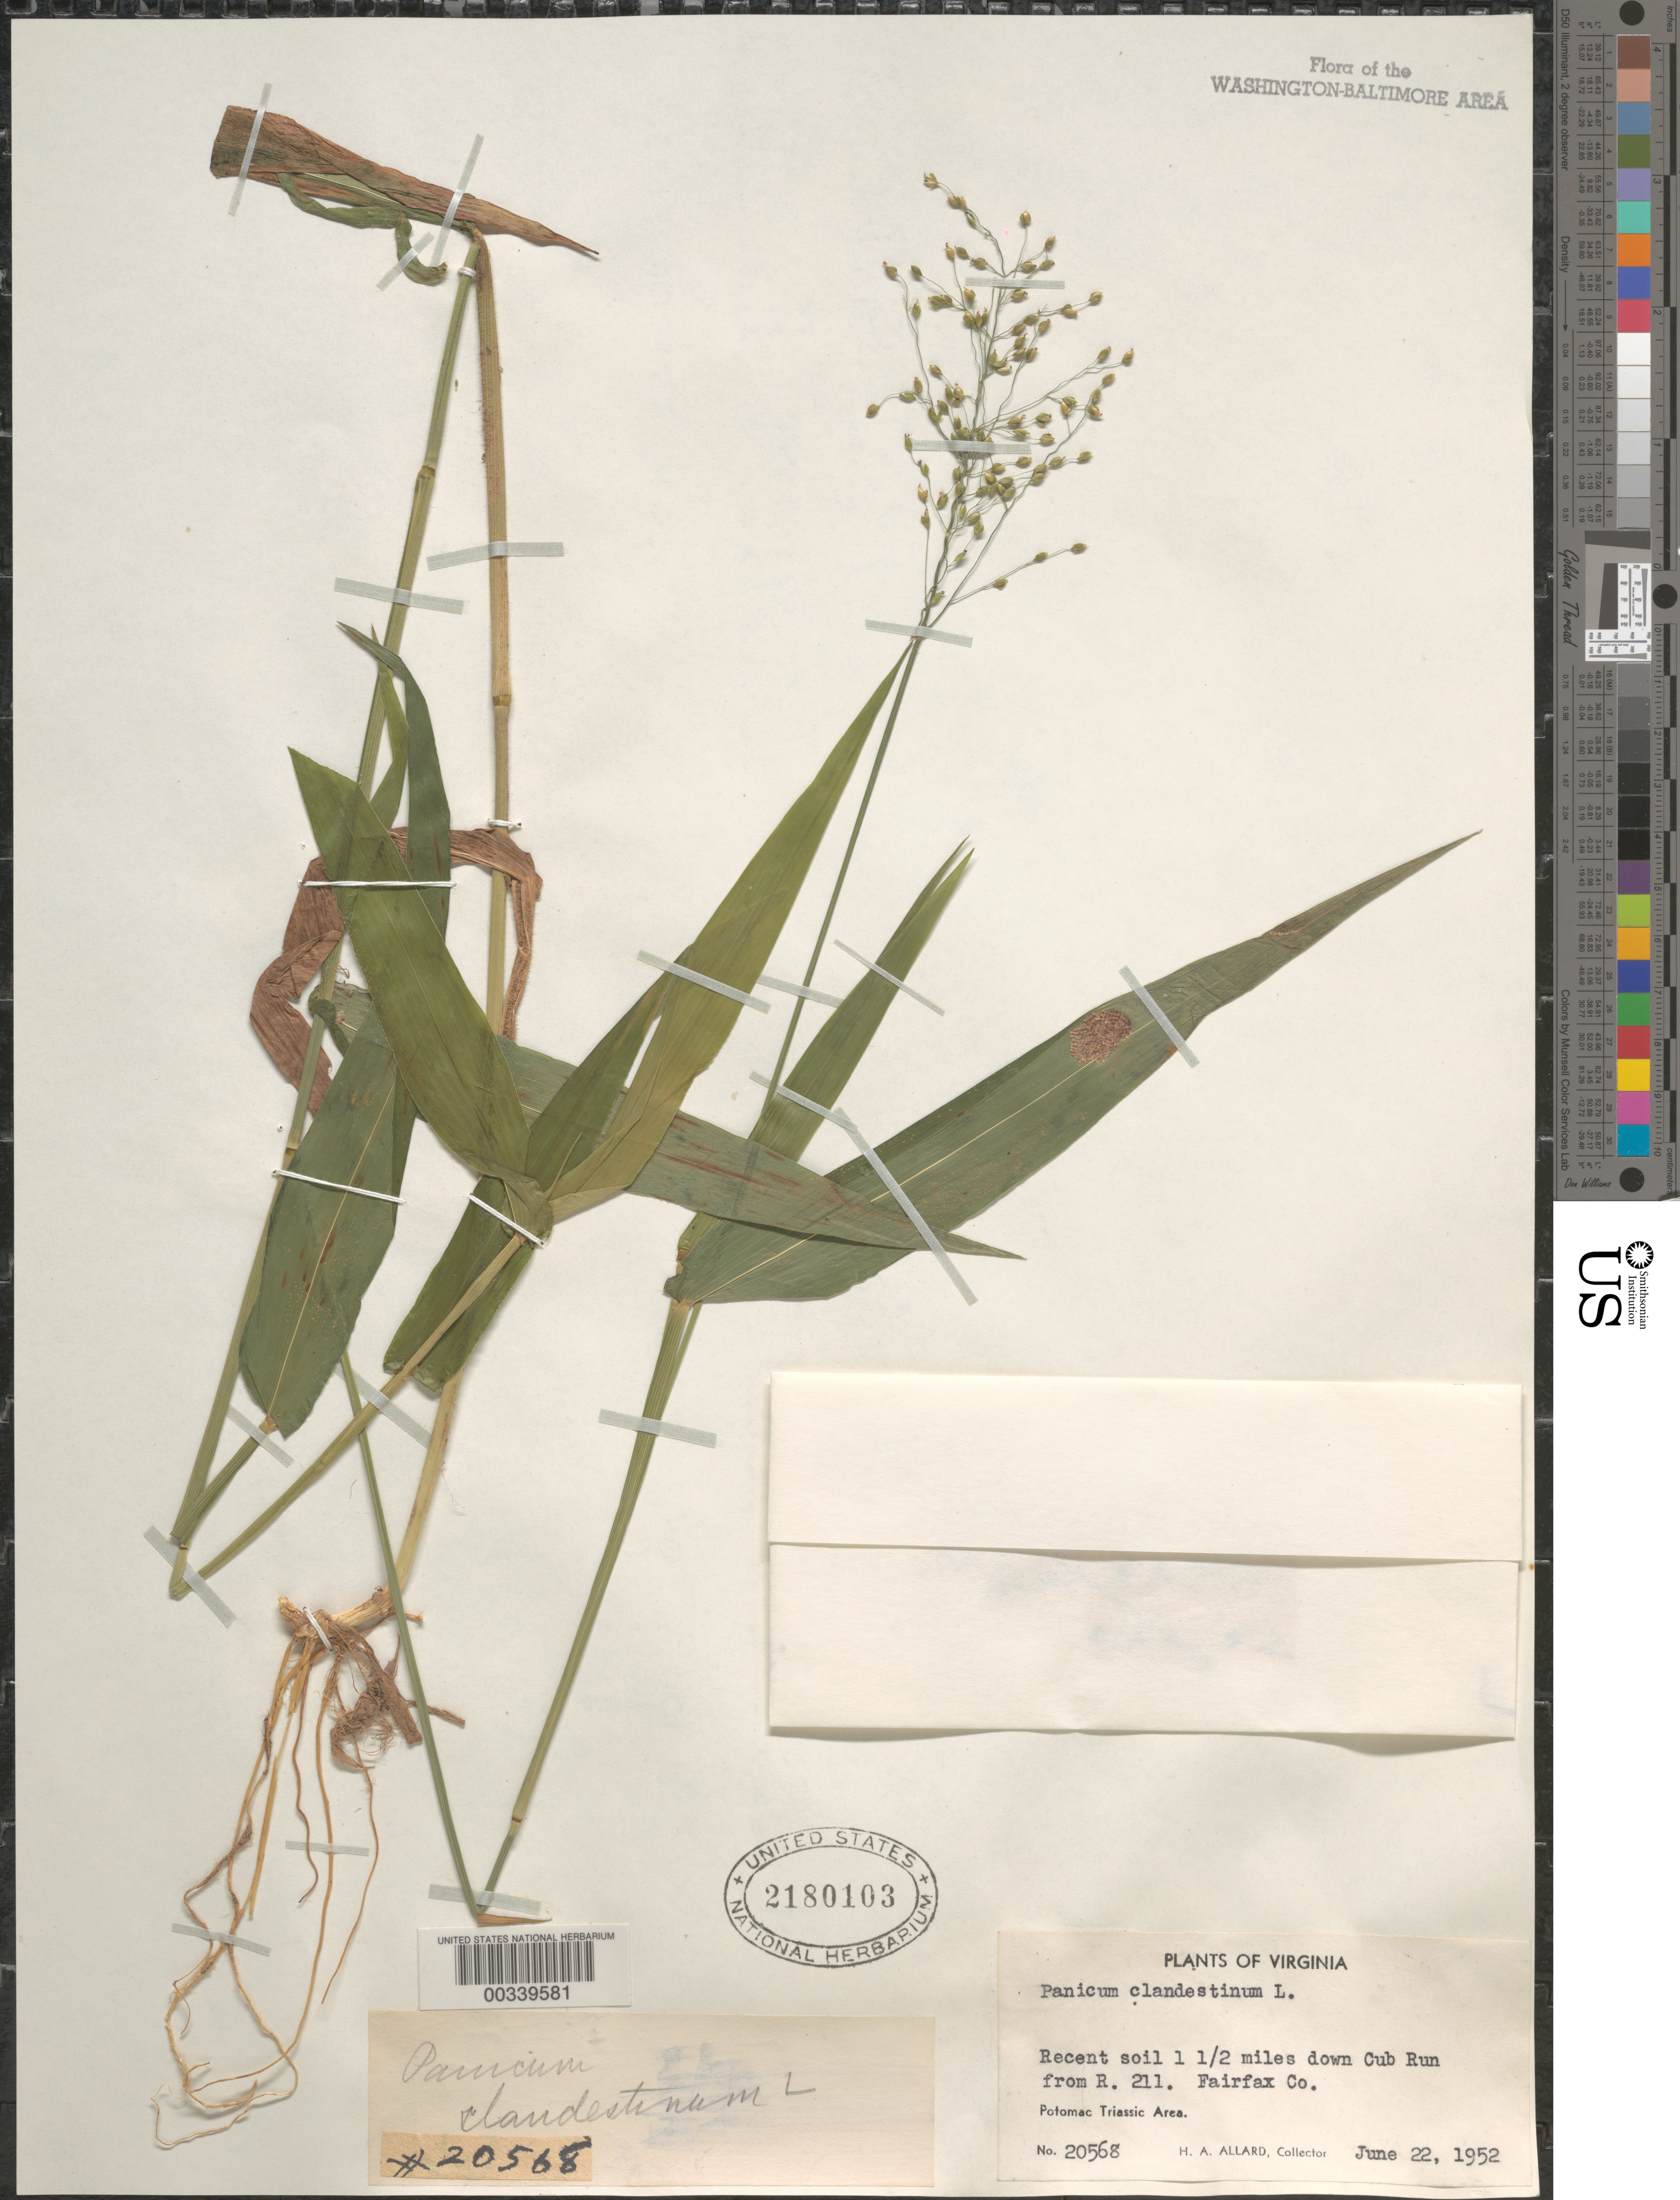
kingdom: Plantae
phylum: Tracheophyta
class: Liliopsida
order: Poales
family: Poaceae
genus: Dichanthelium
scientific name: Dichanthelium clandestinum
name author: (L.) Gould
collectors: H. A. Allard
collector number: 20568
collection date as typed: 22 Jun 1952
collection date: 1952-06-22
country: United States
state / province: Virginia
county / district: Fairfax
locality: Cub Run from R 211 Bull Run Mts.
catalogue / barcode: US 2180103